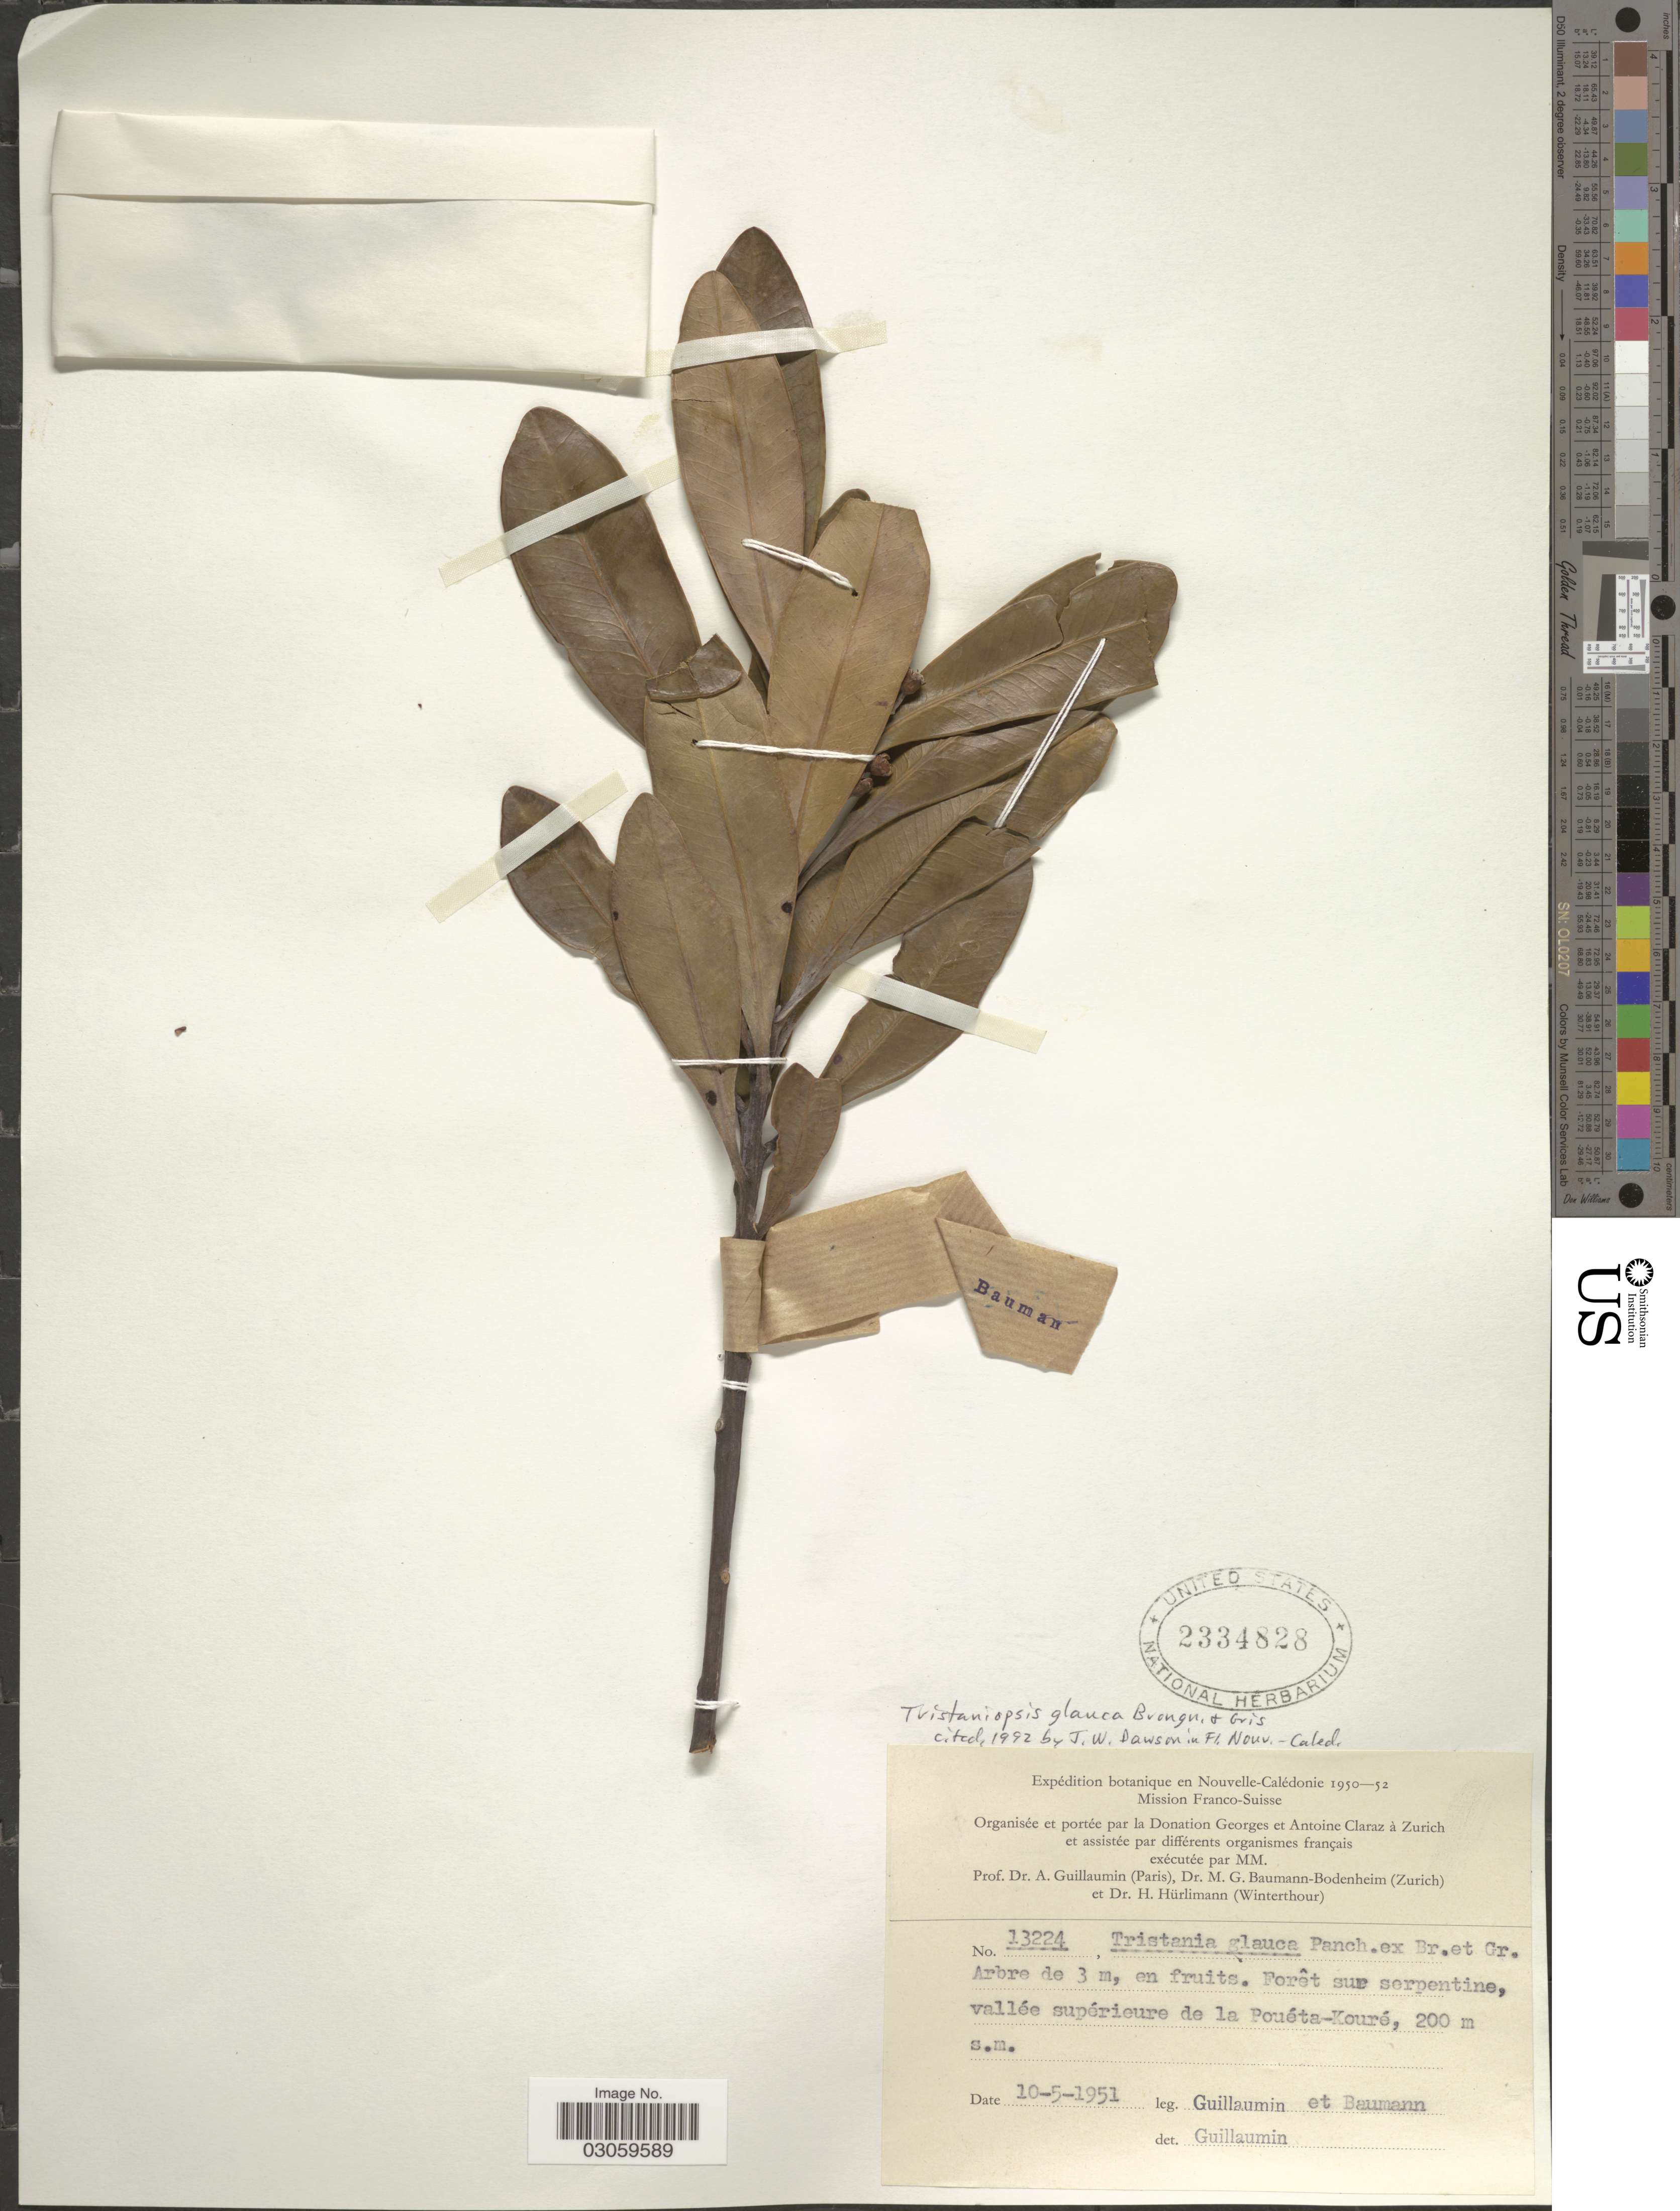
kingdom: Plantae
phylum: Tracheophyta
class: Magnoliopsida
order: Myrtales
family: Myrtaceae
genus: Tristaniopsis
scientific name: Tristaniopsis glauca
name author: Brongn. & Gris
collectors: A. Guillaumin & M. G. Baumann-Bodenheim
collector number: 13224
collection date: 1951-05-10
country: New Caledonia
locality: Nouvelle-Calédonie. Forêt sur serpentine, vallée supérieure de la Pouéta-Kouré.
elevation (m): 200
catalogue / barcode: US 2334828